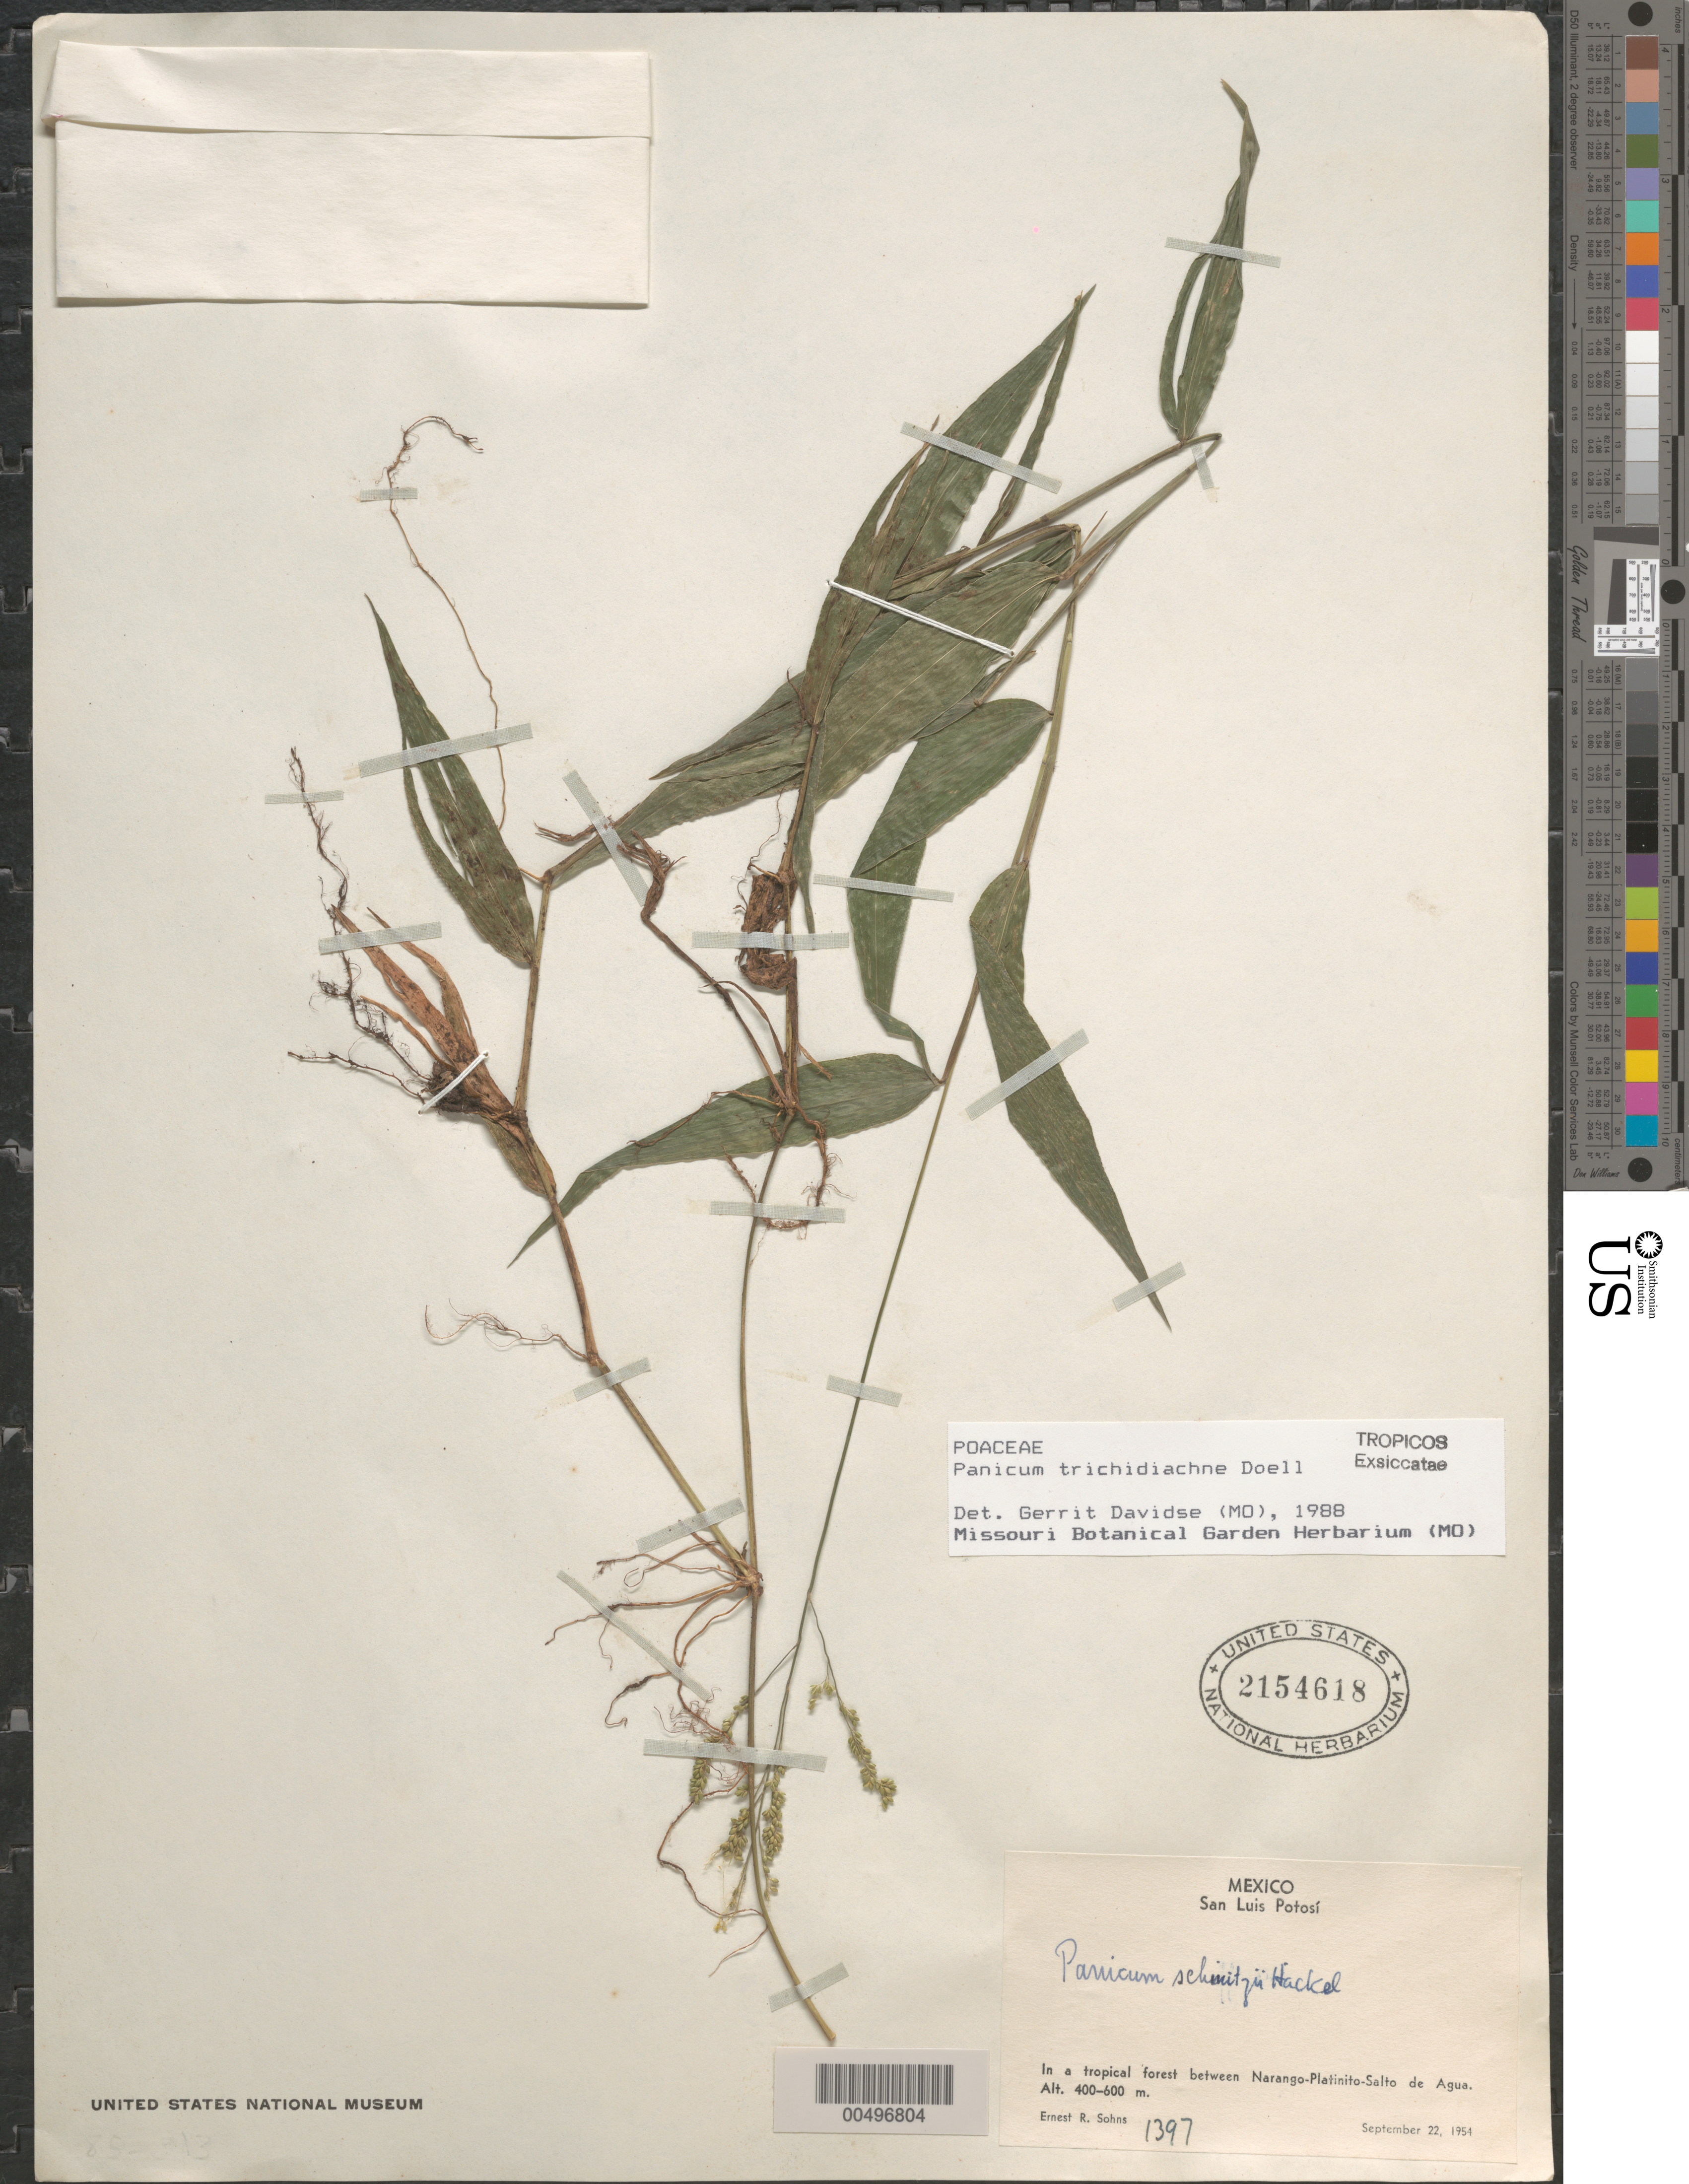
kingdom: Plantae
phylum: Tracheophyta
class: Liliopsida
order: Poales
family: Poaceae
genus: Panicum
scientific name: Panicum trichidiachne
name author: Döll in Mart.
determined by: Davidse, Gerrit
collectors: E. R. Sohns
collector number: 1397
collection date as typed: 22 Sep 1954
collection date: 1954-09-22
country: Mexico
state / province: San Luis Potosi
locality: Between Narango-Paltinito-Salto de Agua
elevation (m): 400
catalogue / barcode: US 2154618